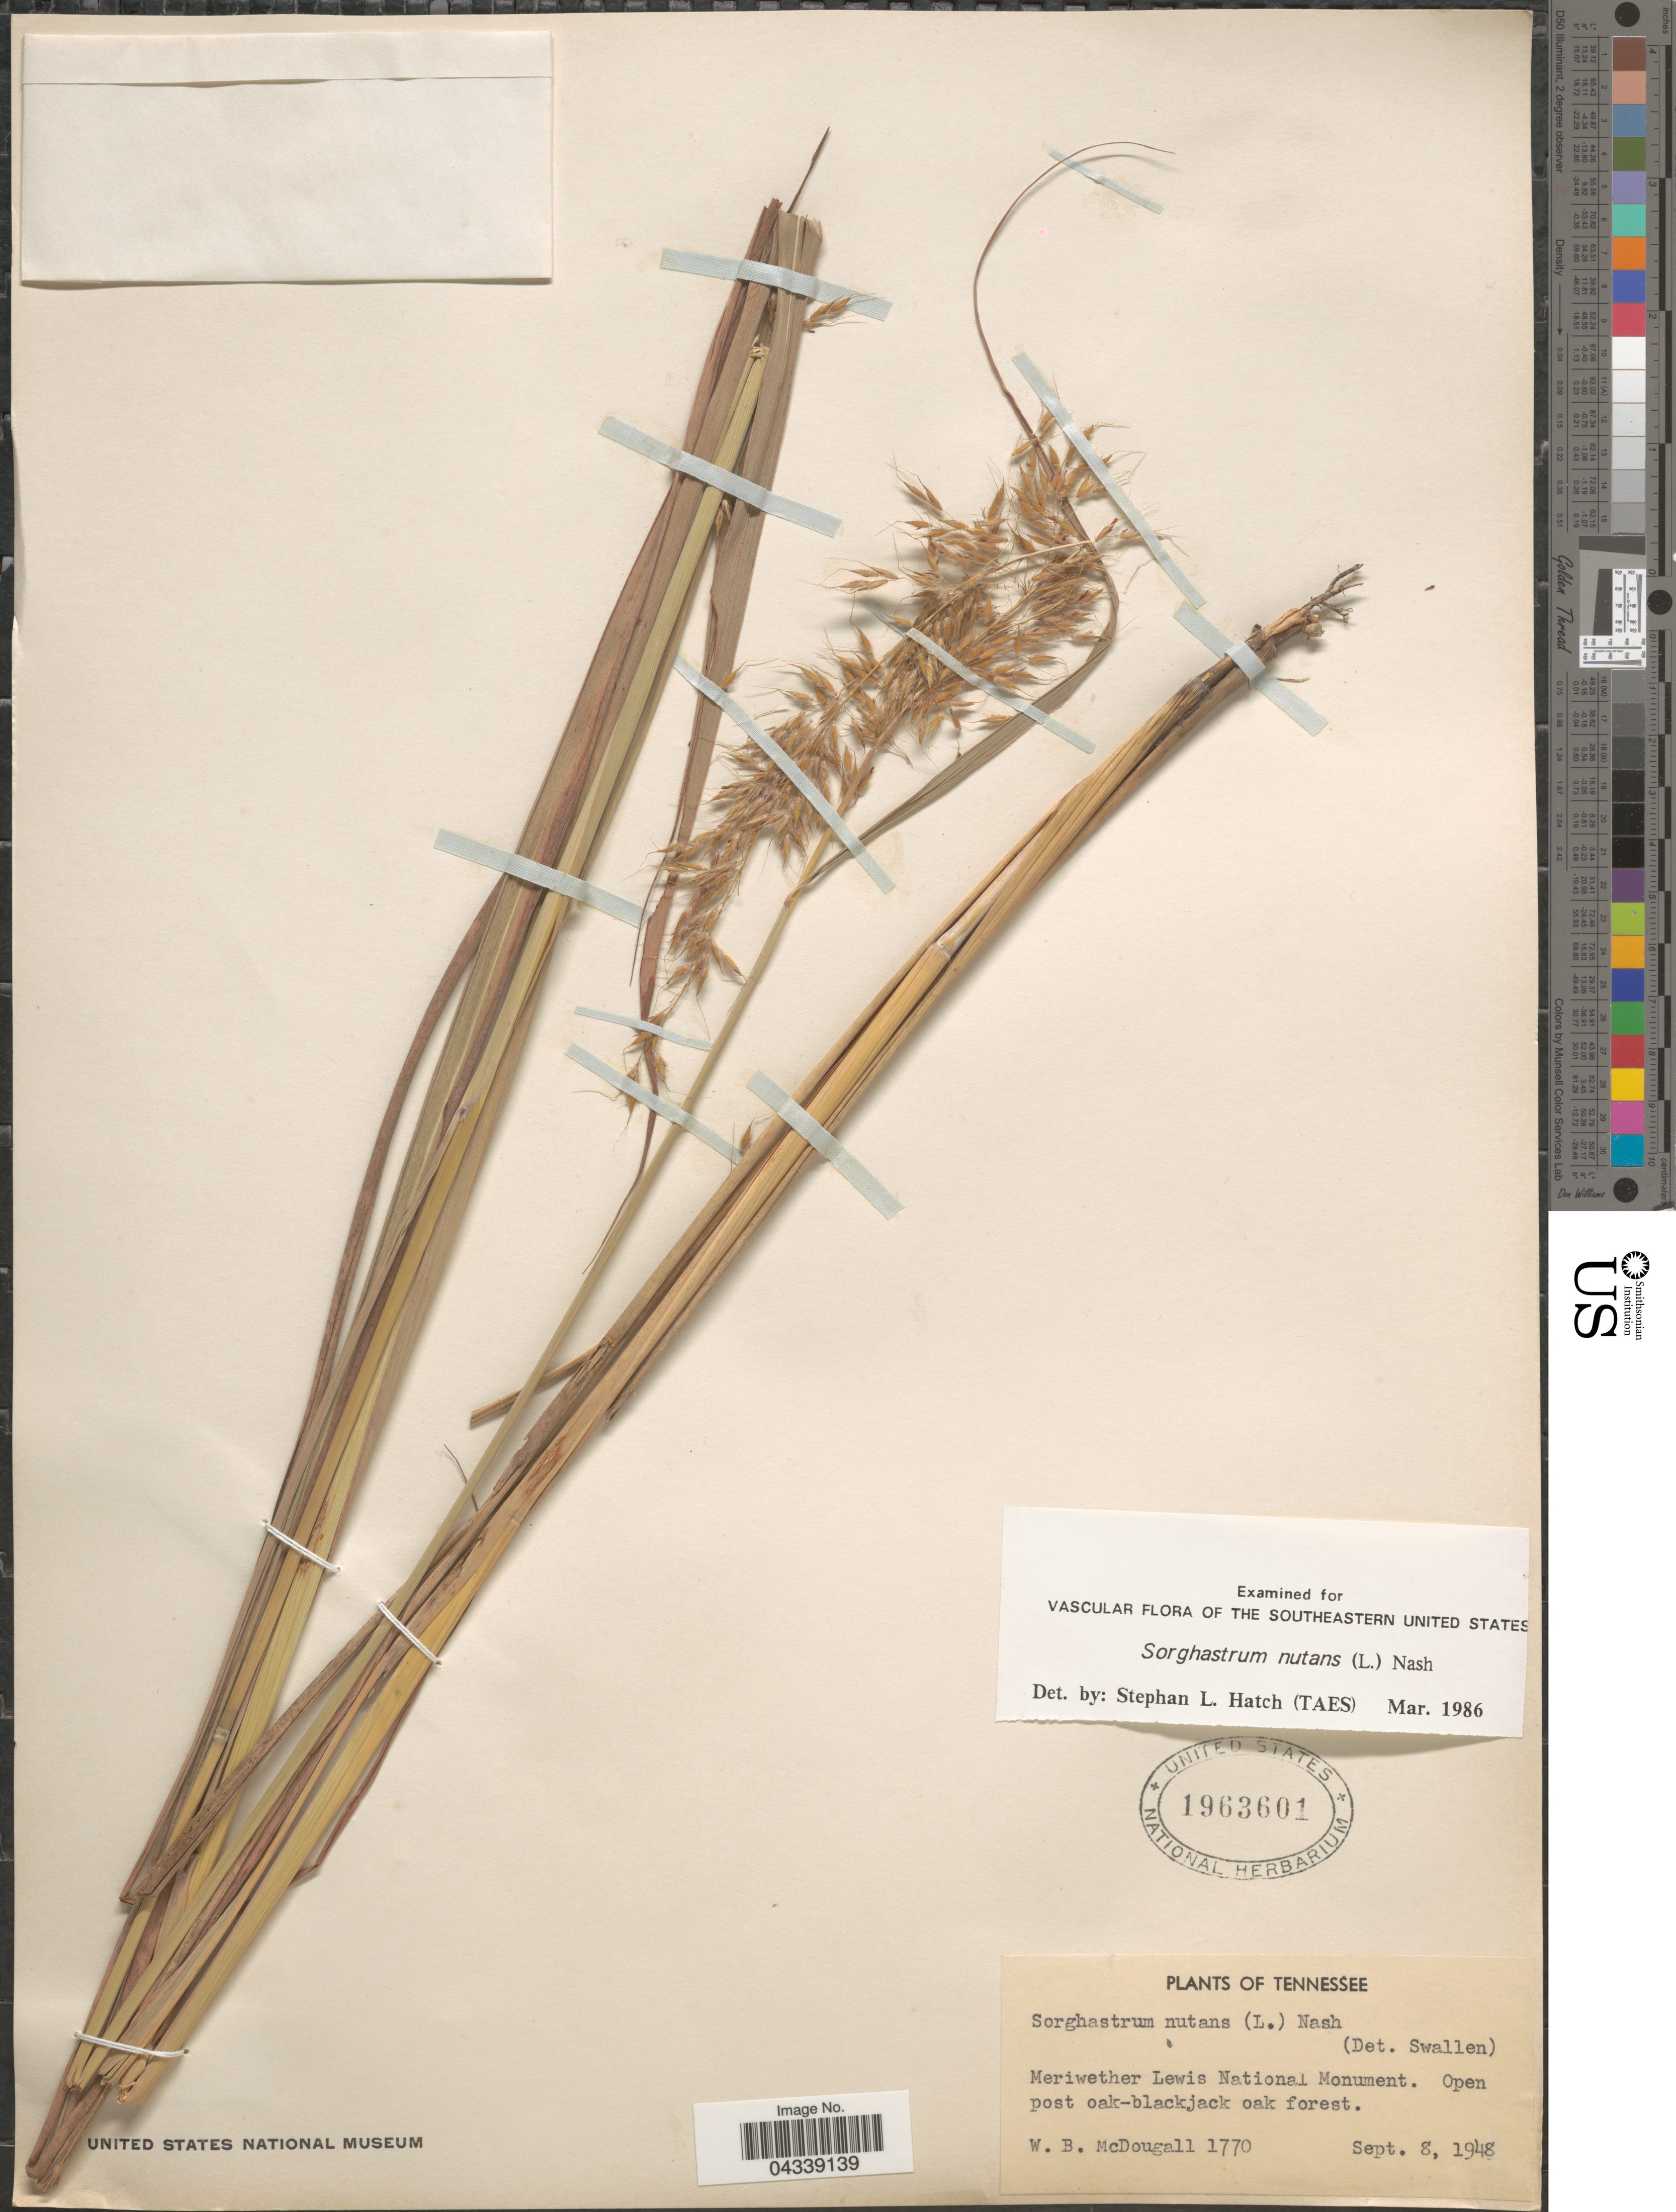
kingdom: Plantae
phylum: Tracheophyta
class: Liliopsida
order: Poales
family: Poaceae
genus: Sorghastrum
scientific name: Sorghastrum nutans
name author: (L.) Nash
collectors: W. B. McDougall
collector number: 1770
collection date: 1948-09-08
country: United States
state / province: Tennessee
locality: Meriwether Lewis National Monument. Open post oak-blackjack oak forest.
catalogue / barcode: US 1963601